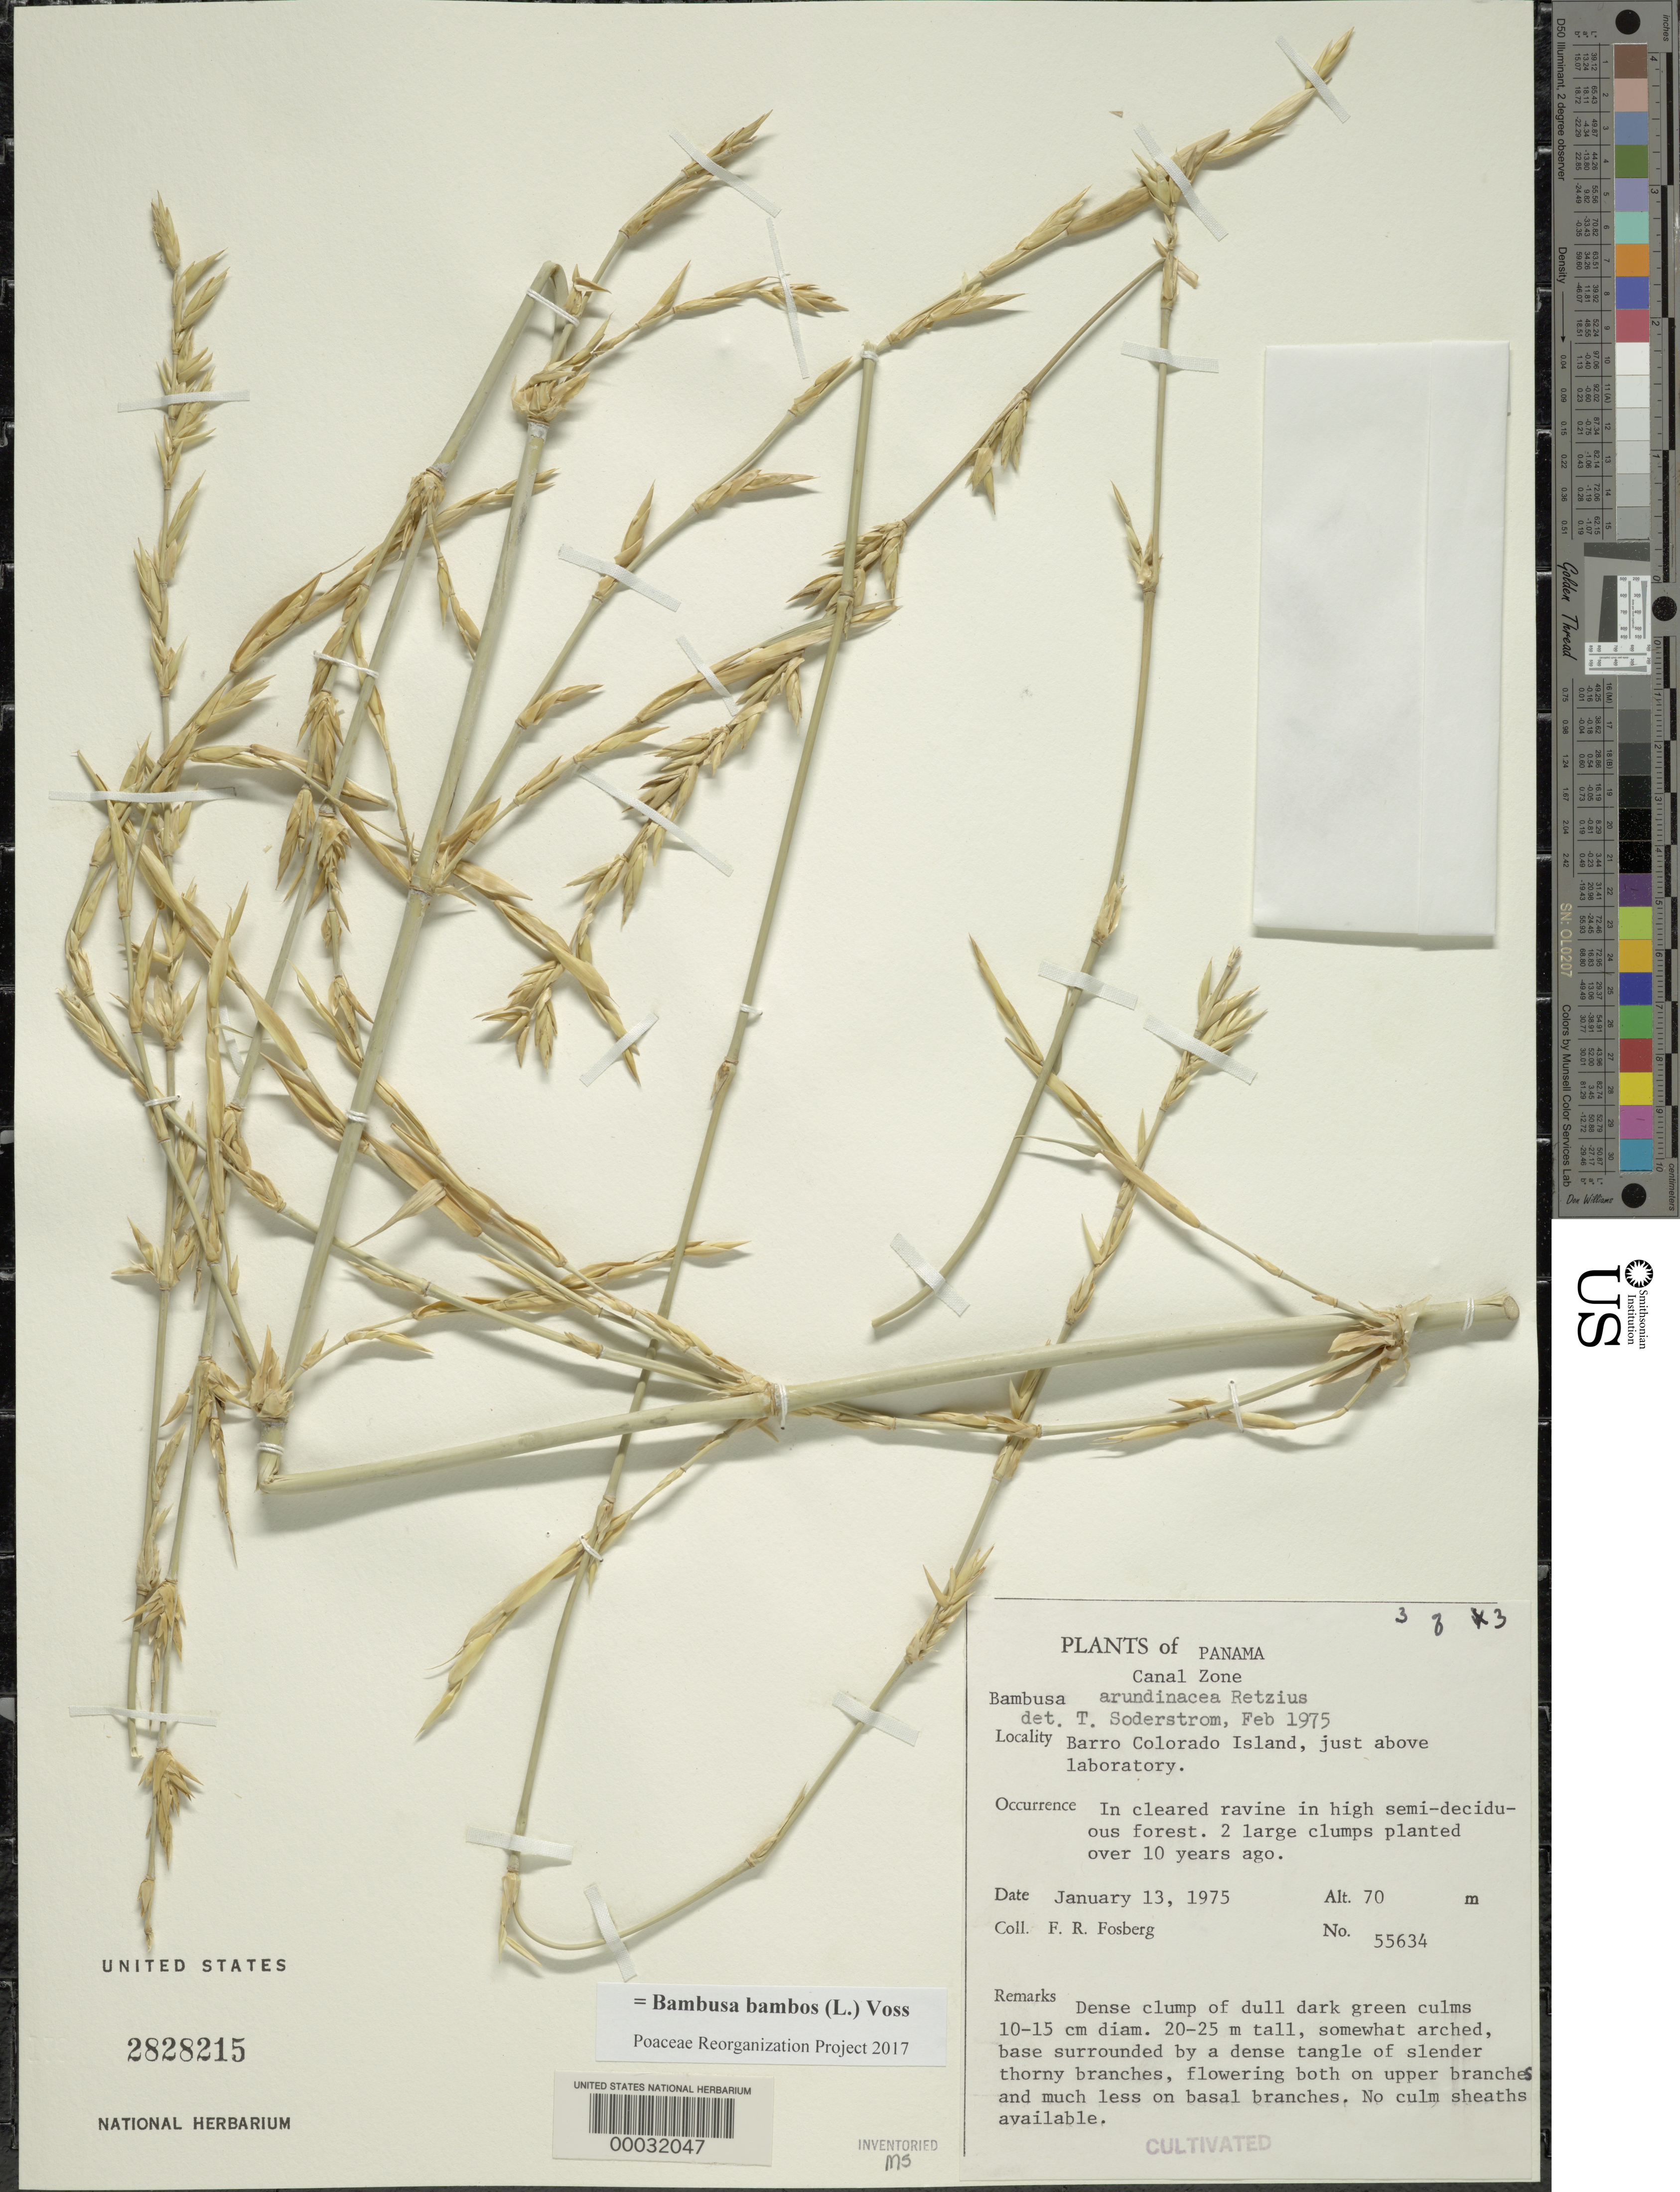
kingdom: Plantae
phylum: Tracheophyta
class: Liliopsida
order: Poales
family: Poaceae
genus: Bambusa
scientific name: Bambusa bambos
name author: (L.) Voss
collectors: F. R. Fosberg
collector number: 55634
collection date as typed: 13 Jan 1975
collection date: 1975-01-13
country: Panama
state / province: Panamá Oeste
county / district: Canal Zone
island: Barro Colorado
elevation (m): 70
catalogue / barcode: US 2828215